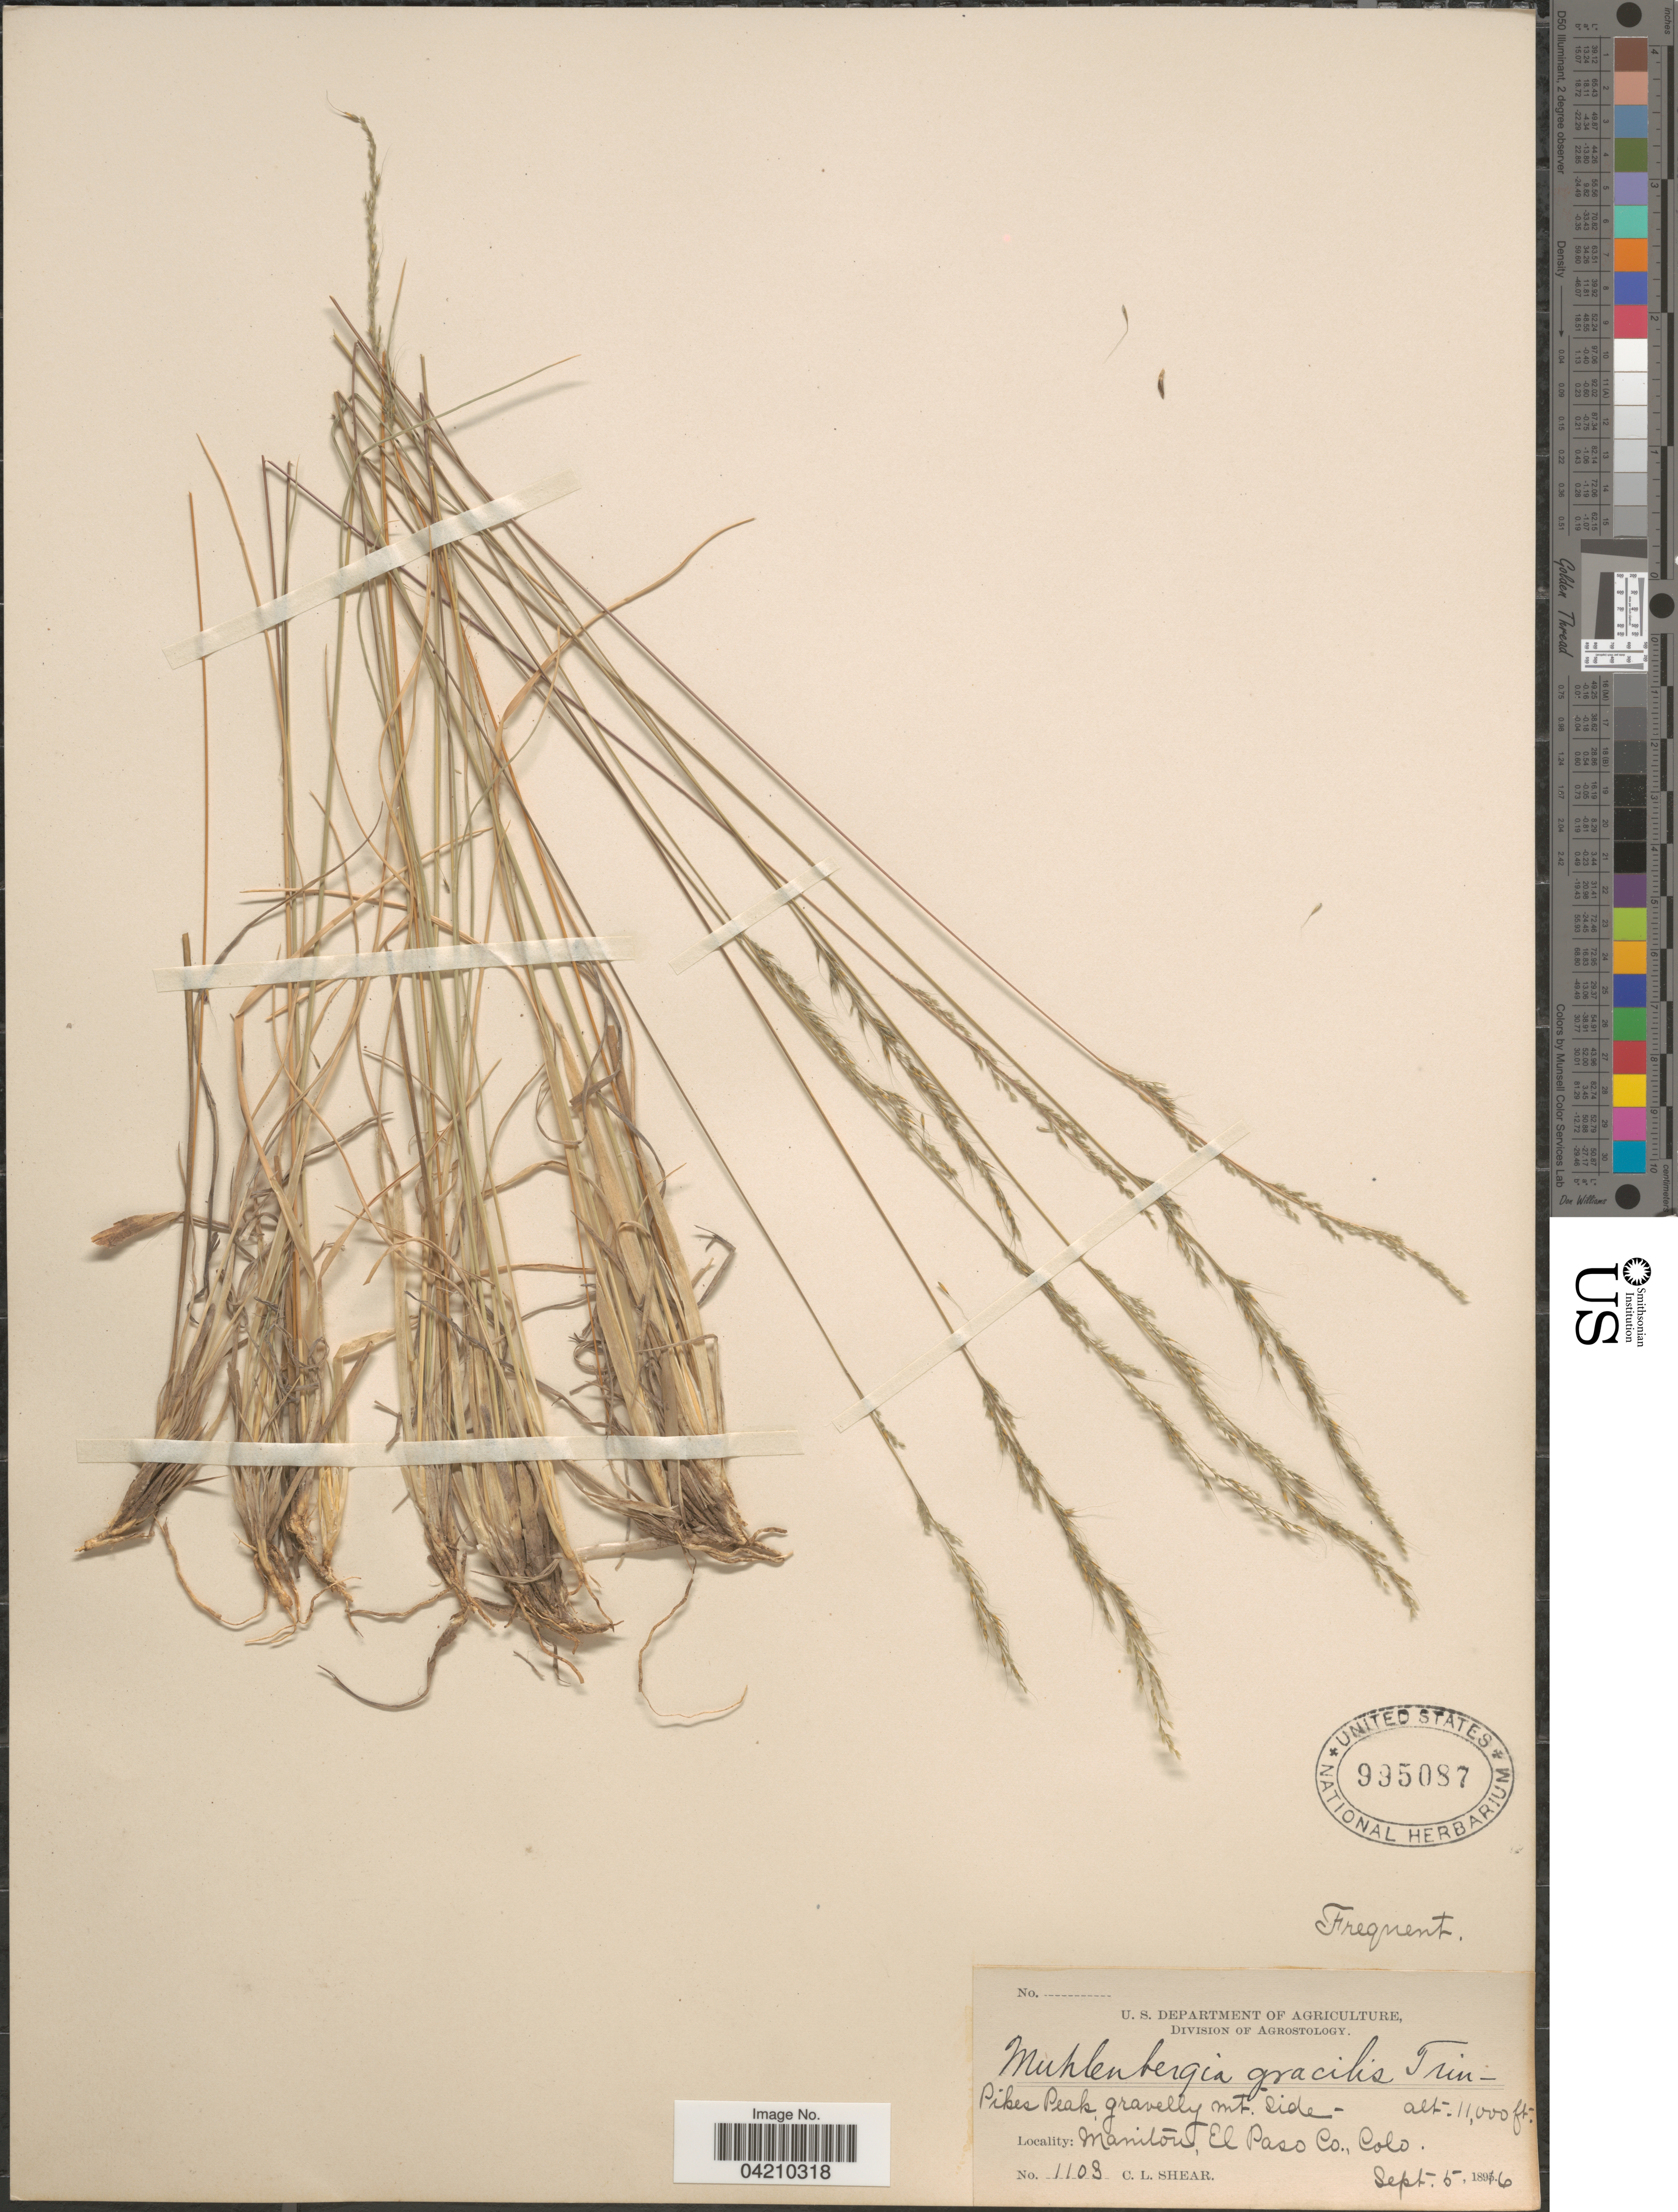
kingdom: Plantae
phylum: Tracheophyta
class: Liliopsida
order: Poales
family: Poaceae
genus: Muhlenbergia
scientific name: Muhlenbergia montana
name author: (Nutt.) Hitchc.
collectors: C. L. Shear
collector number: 1103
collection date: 1896-09-05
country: United States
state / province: Colorado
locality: Pikes Peak, gravelly mt. side. Manitou, El Paso Co.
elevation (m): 3353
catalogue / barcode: US 995087